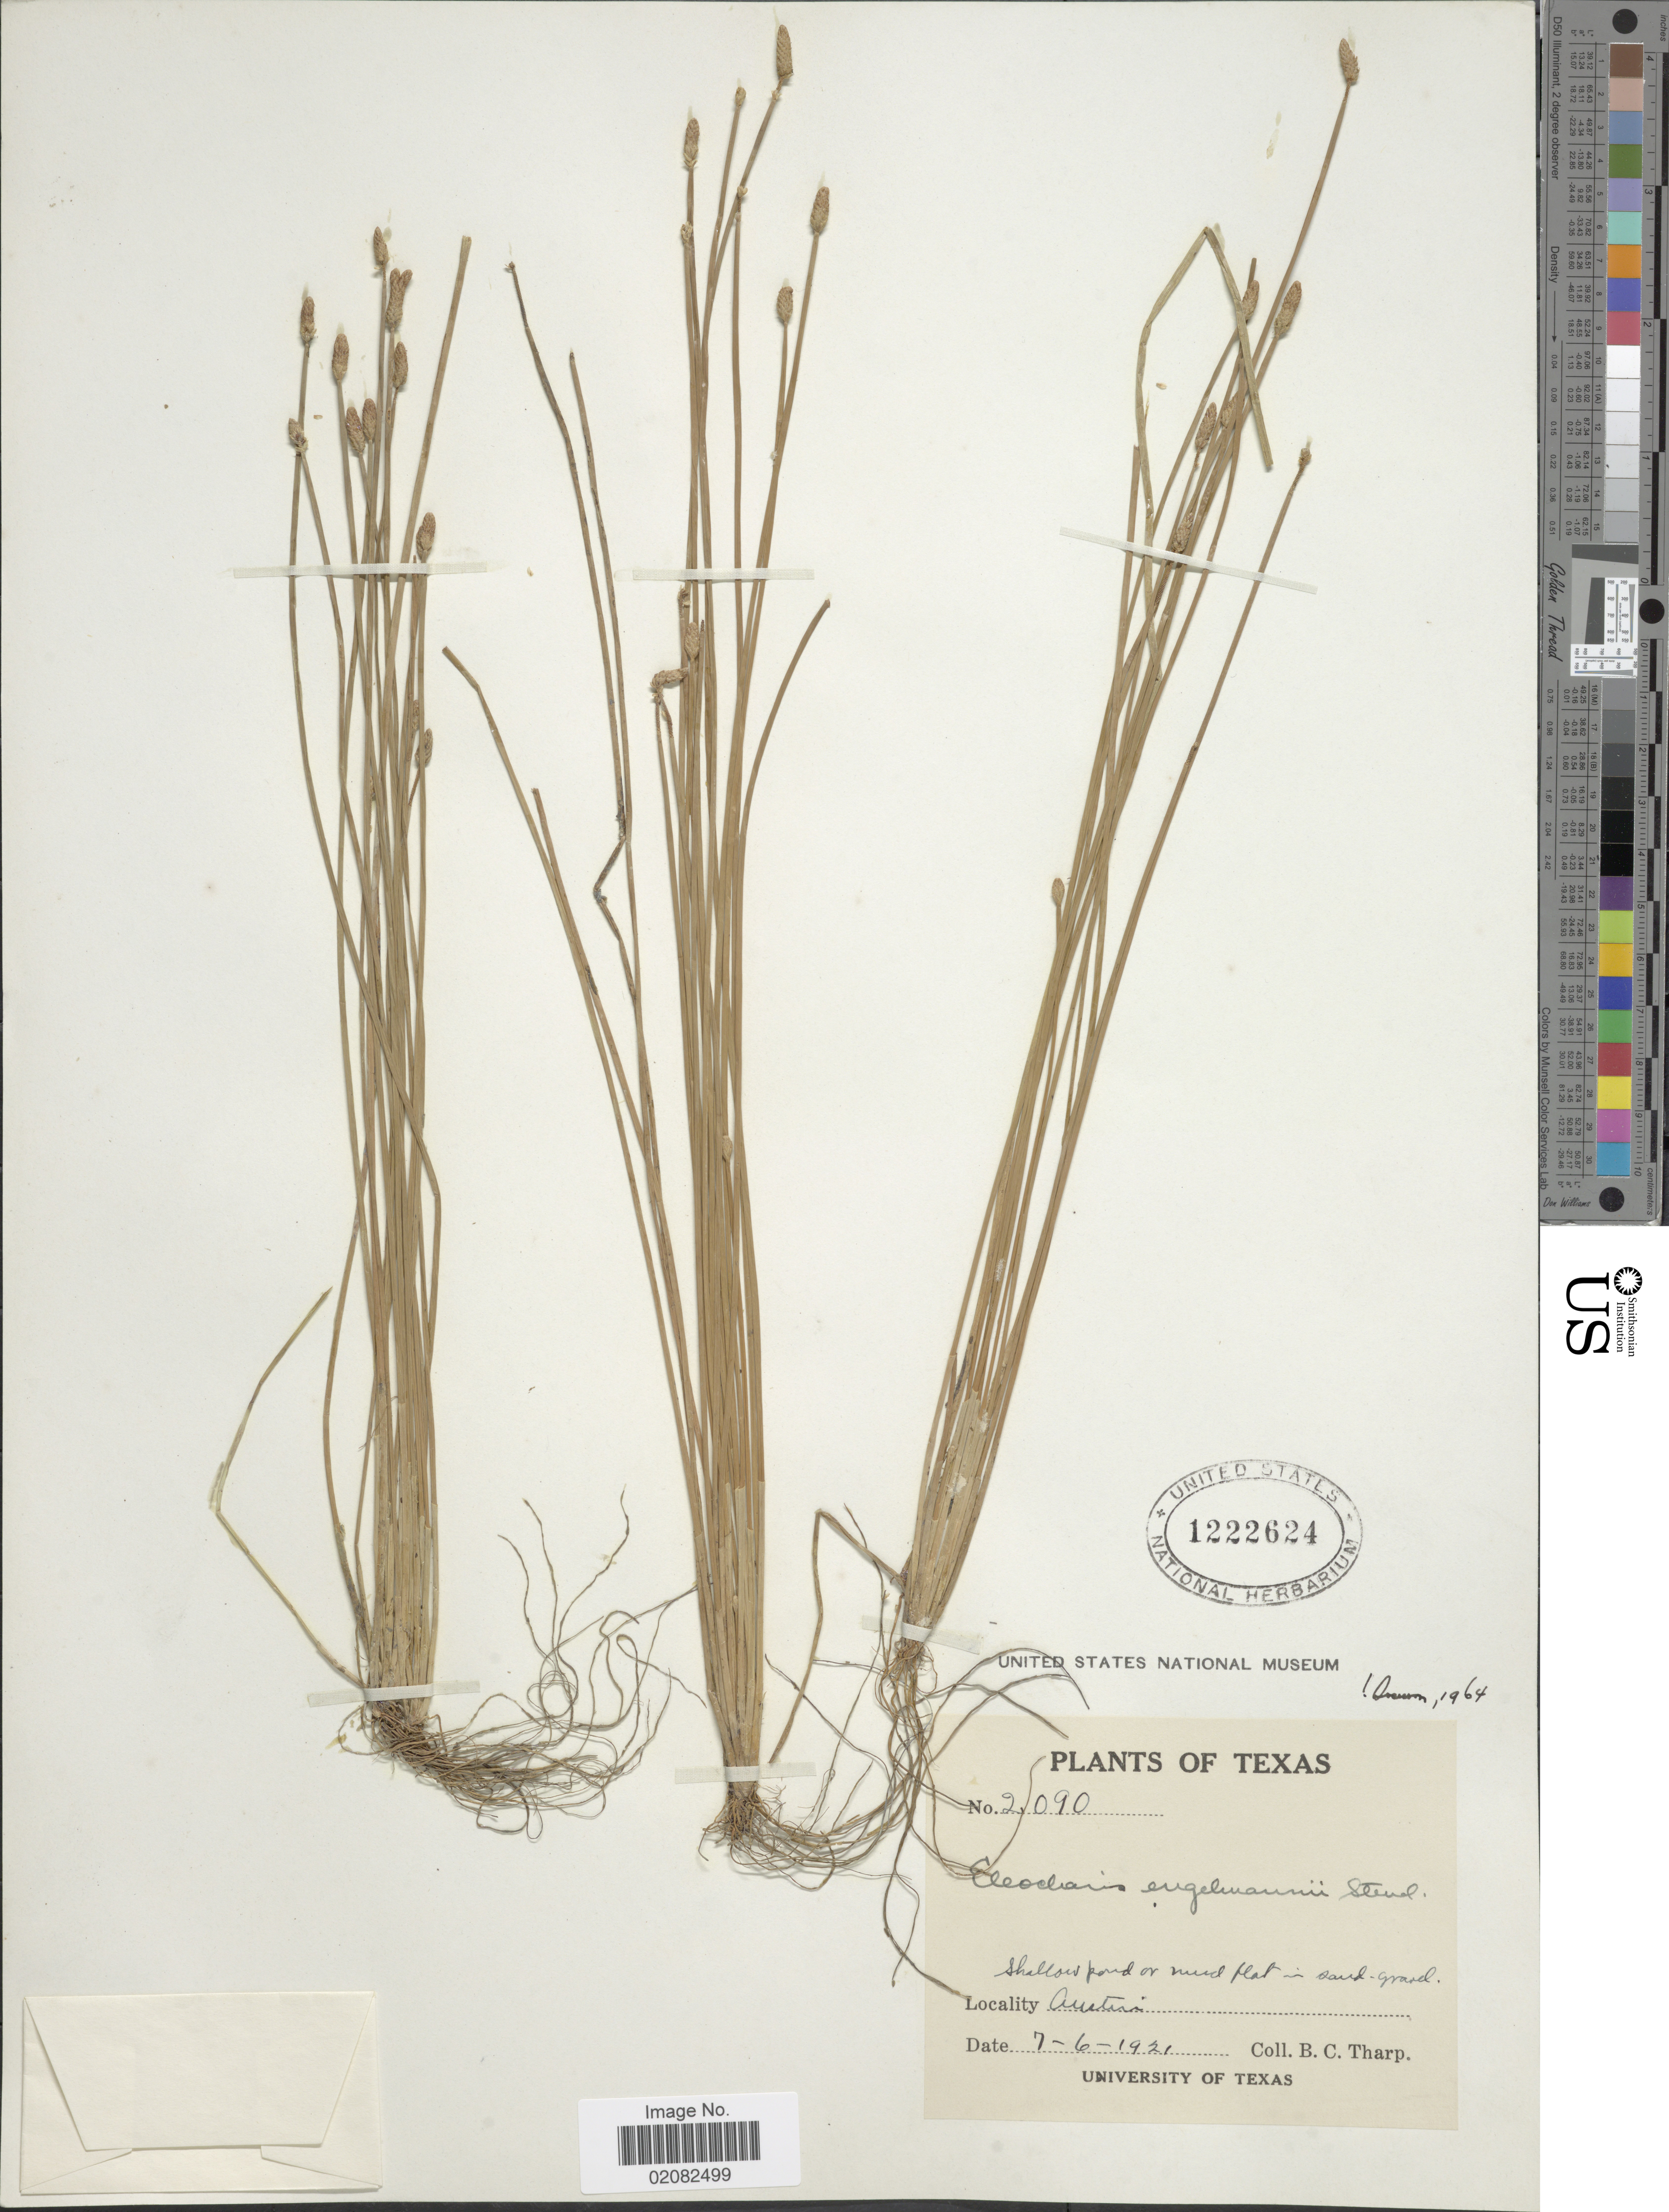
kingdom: Plantae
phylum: Tracheophyta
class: Liliopsida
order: Poales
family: Cyperaceae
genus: Eleocharis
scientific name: Eleocharis engelmannii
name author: Steud.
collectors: B. C. Tharp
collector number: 2090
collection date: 1921-07-06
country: United States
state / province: Texas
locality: Austin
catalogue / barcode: US 1222624